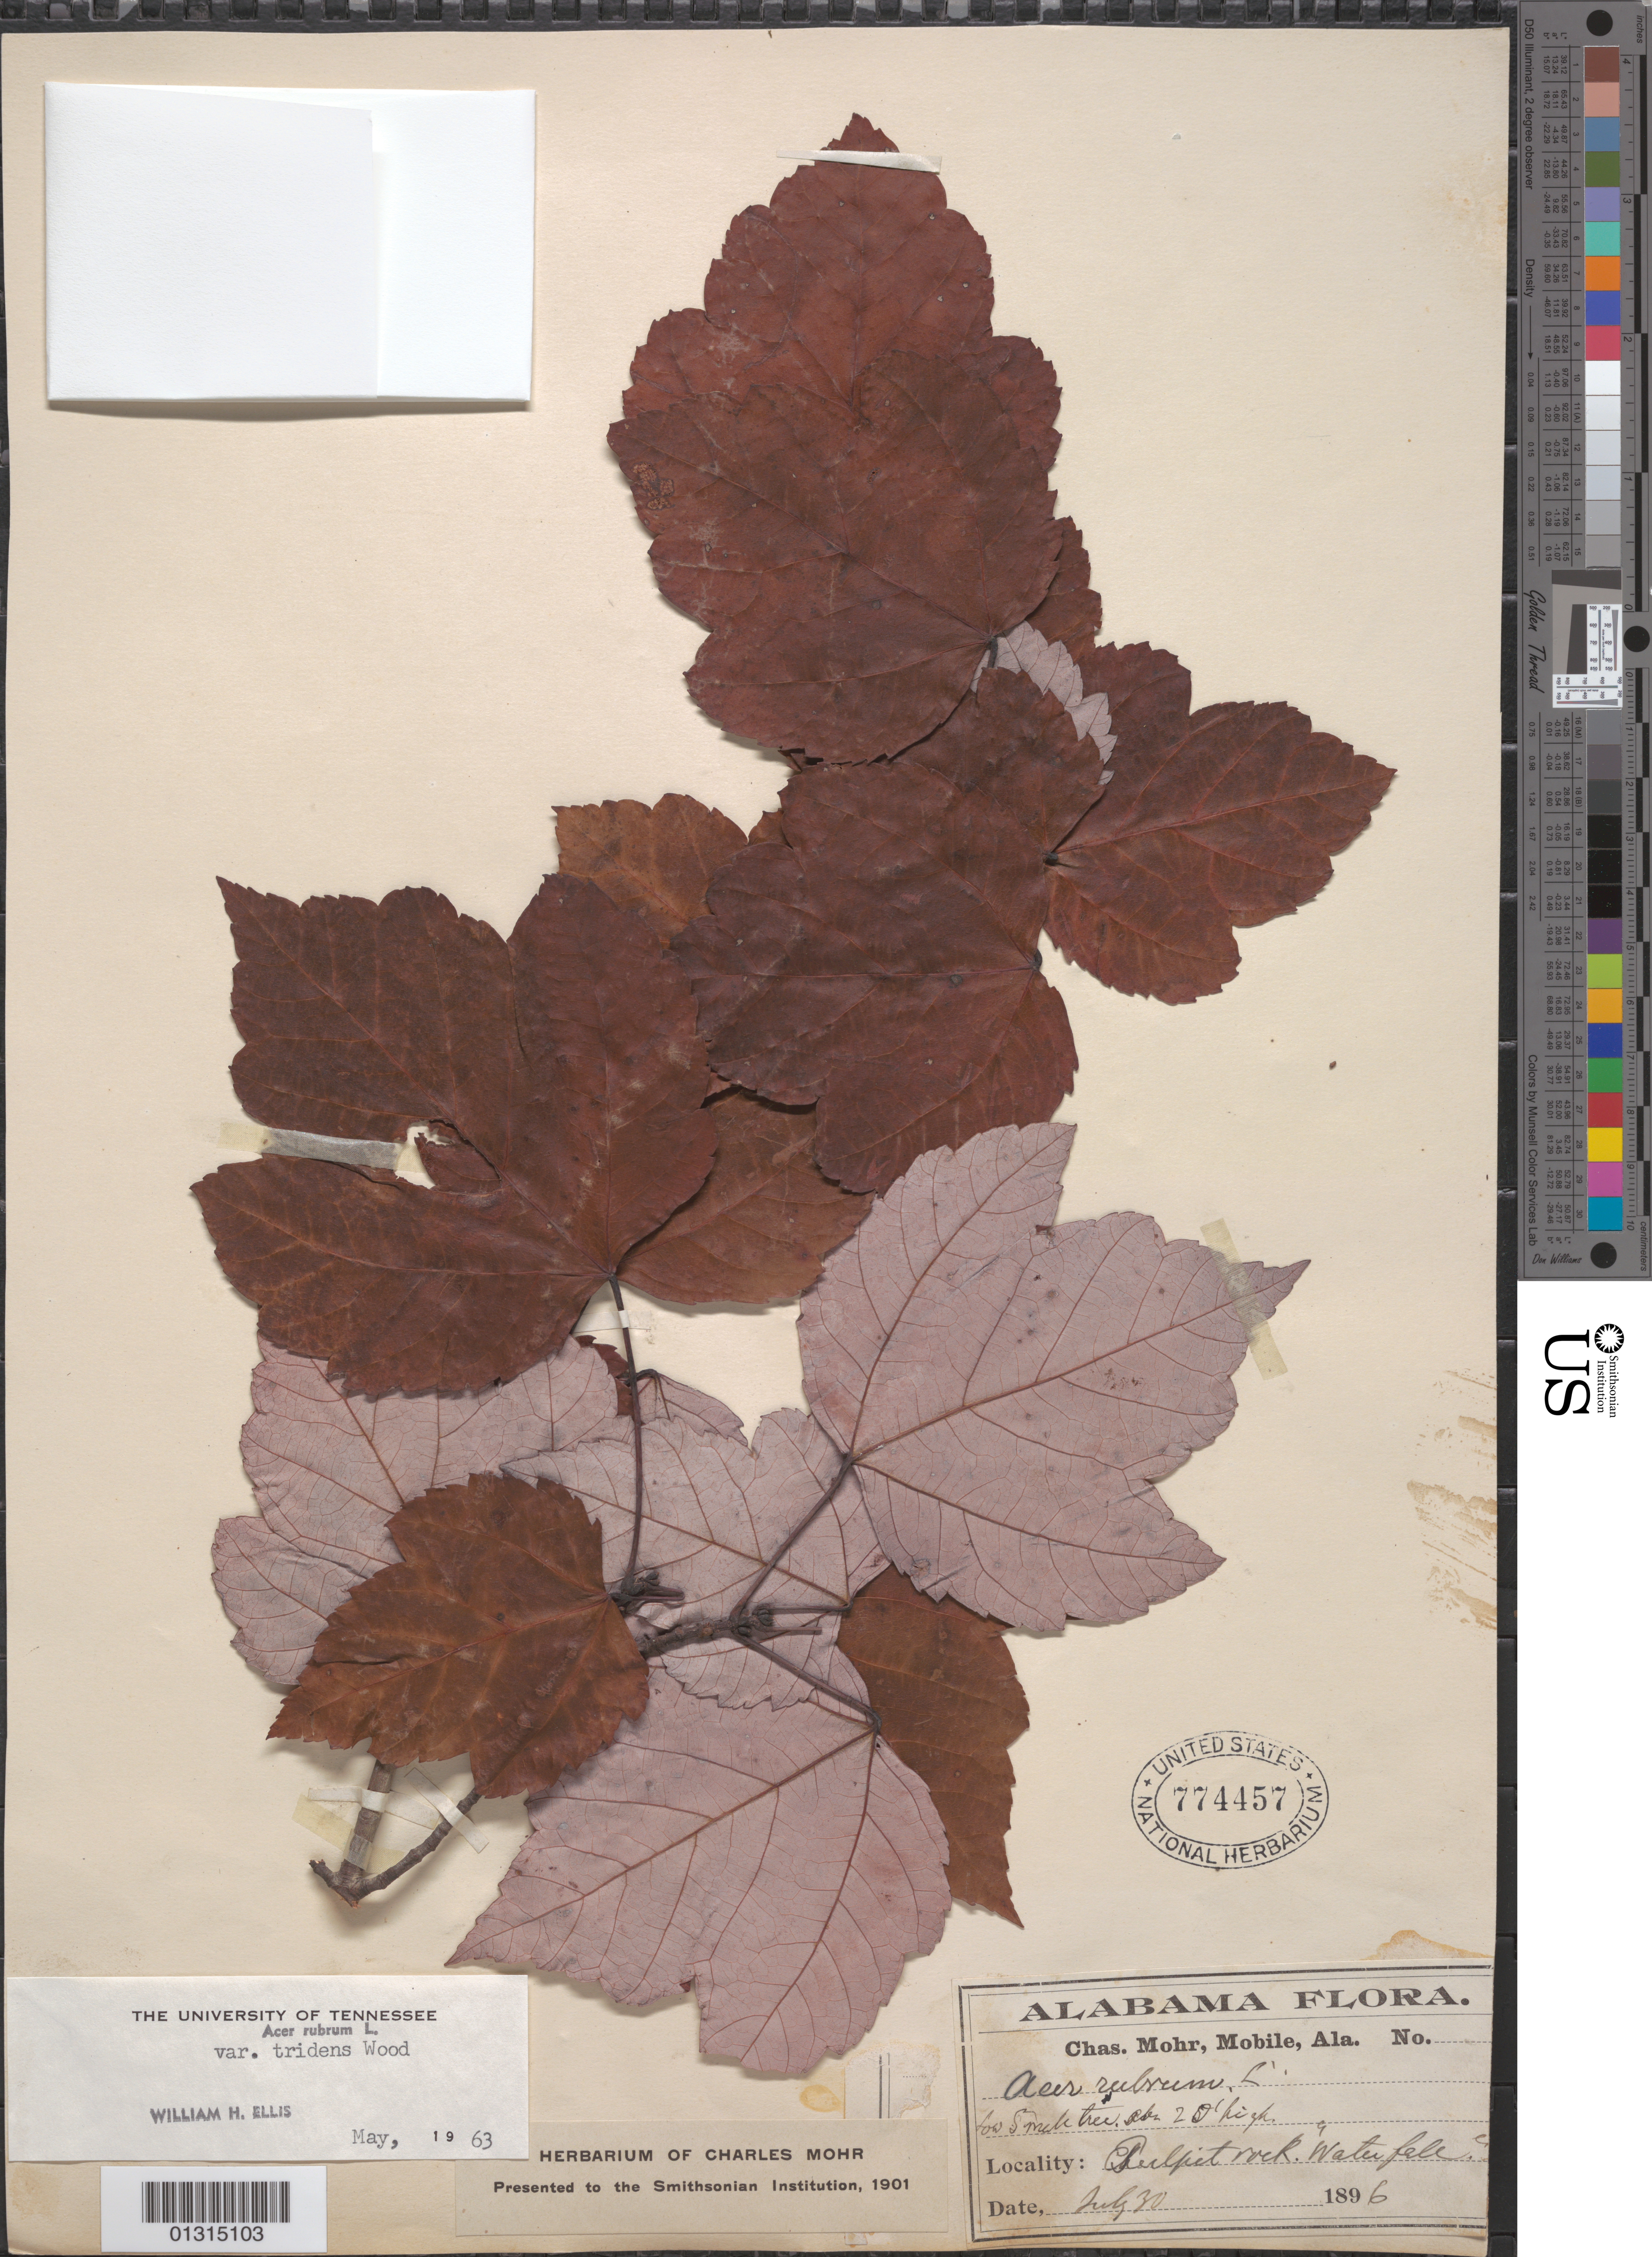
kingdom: Plantae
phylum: Tracheophyta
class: Magnoliopsida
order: Sapindales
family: Sapindaceae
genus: Acer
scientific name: Acer rubrum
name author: L.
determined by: Ellis, W. H.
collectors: C. T. Mohr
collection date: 1896-07-30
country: United States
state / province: Alabama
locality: Pulpit Rock waterfall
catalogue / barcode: US 774457